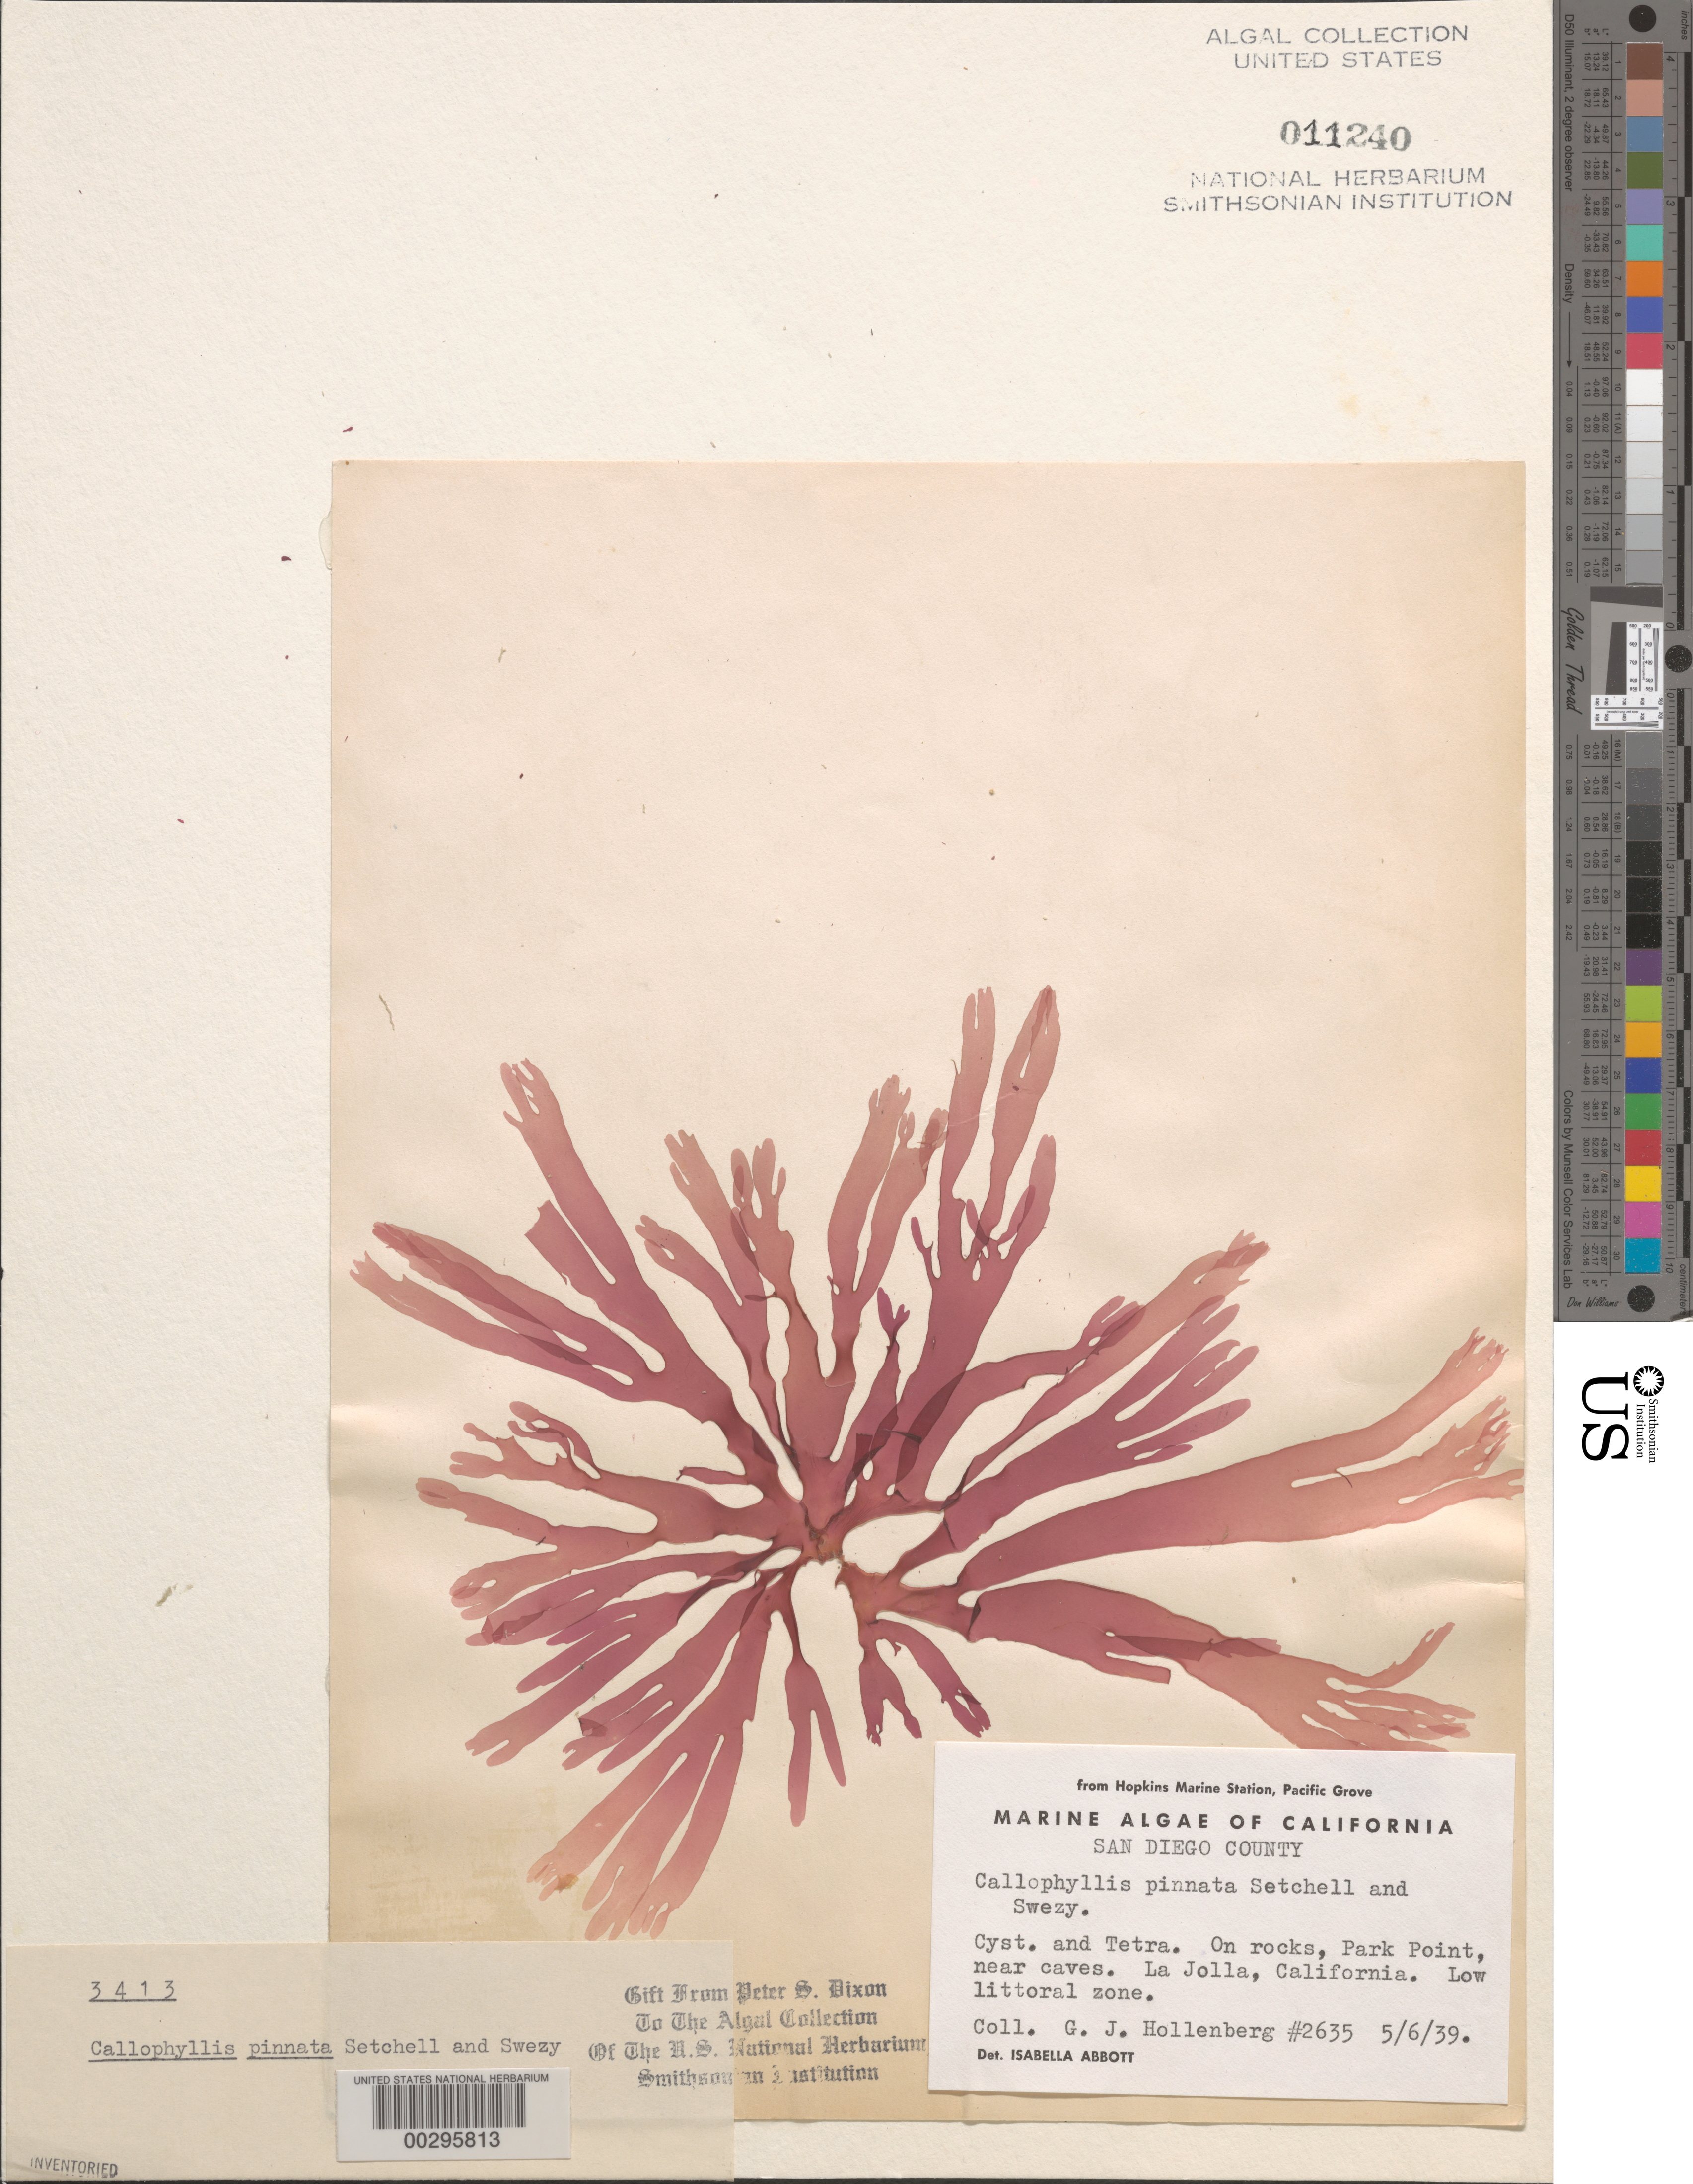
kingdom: Plantae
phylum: Rhodophyta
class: Florideophyceae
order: Gigartinales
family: Kallymeniaceae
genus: Callophyllis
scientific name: Callophyllis pinnata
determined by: Abbott, Isabella A.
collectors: G. Hollenberg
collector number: GJH 2635 & PSD 3413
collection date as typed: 06 May 1939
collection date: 1939-05-06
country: United States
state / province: California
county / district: San Diego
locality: La Jolla, Park Point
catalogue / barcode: US 11240